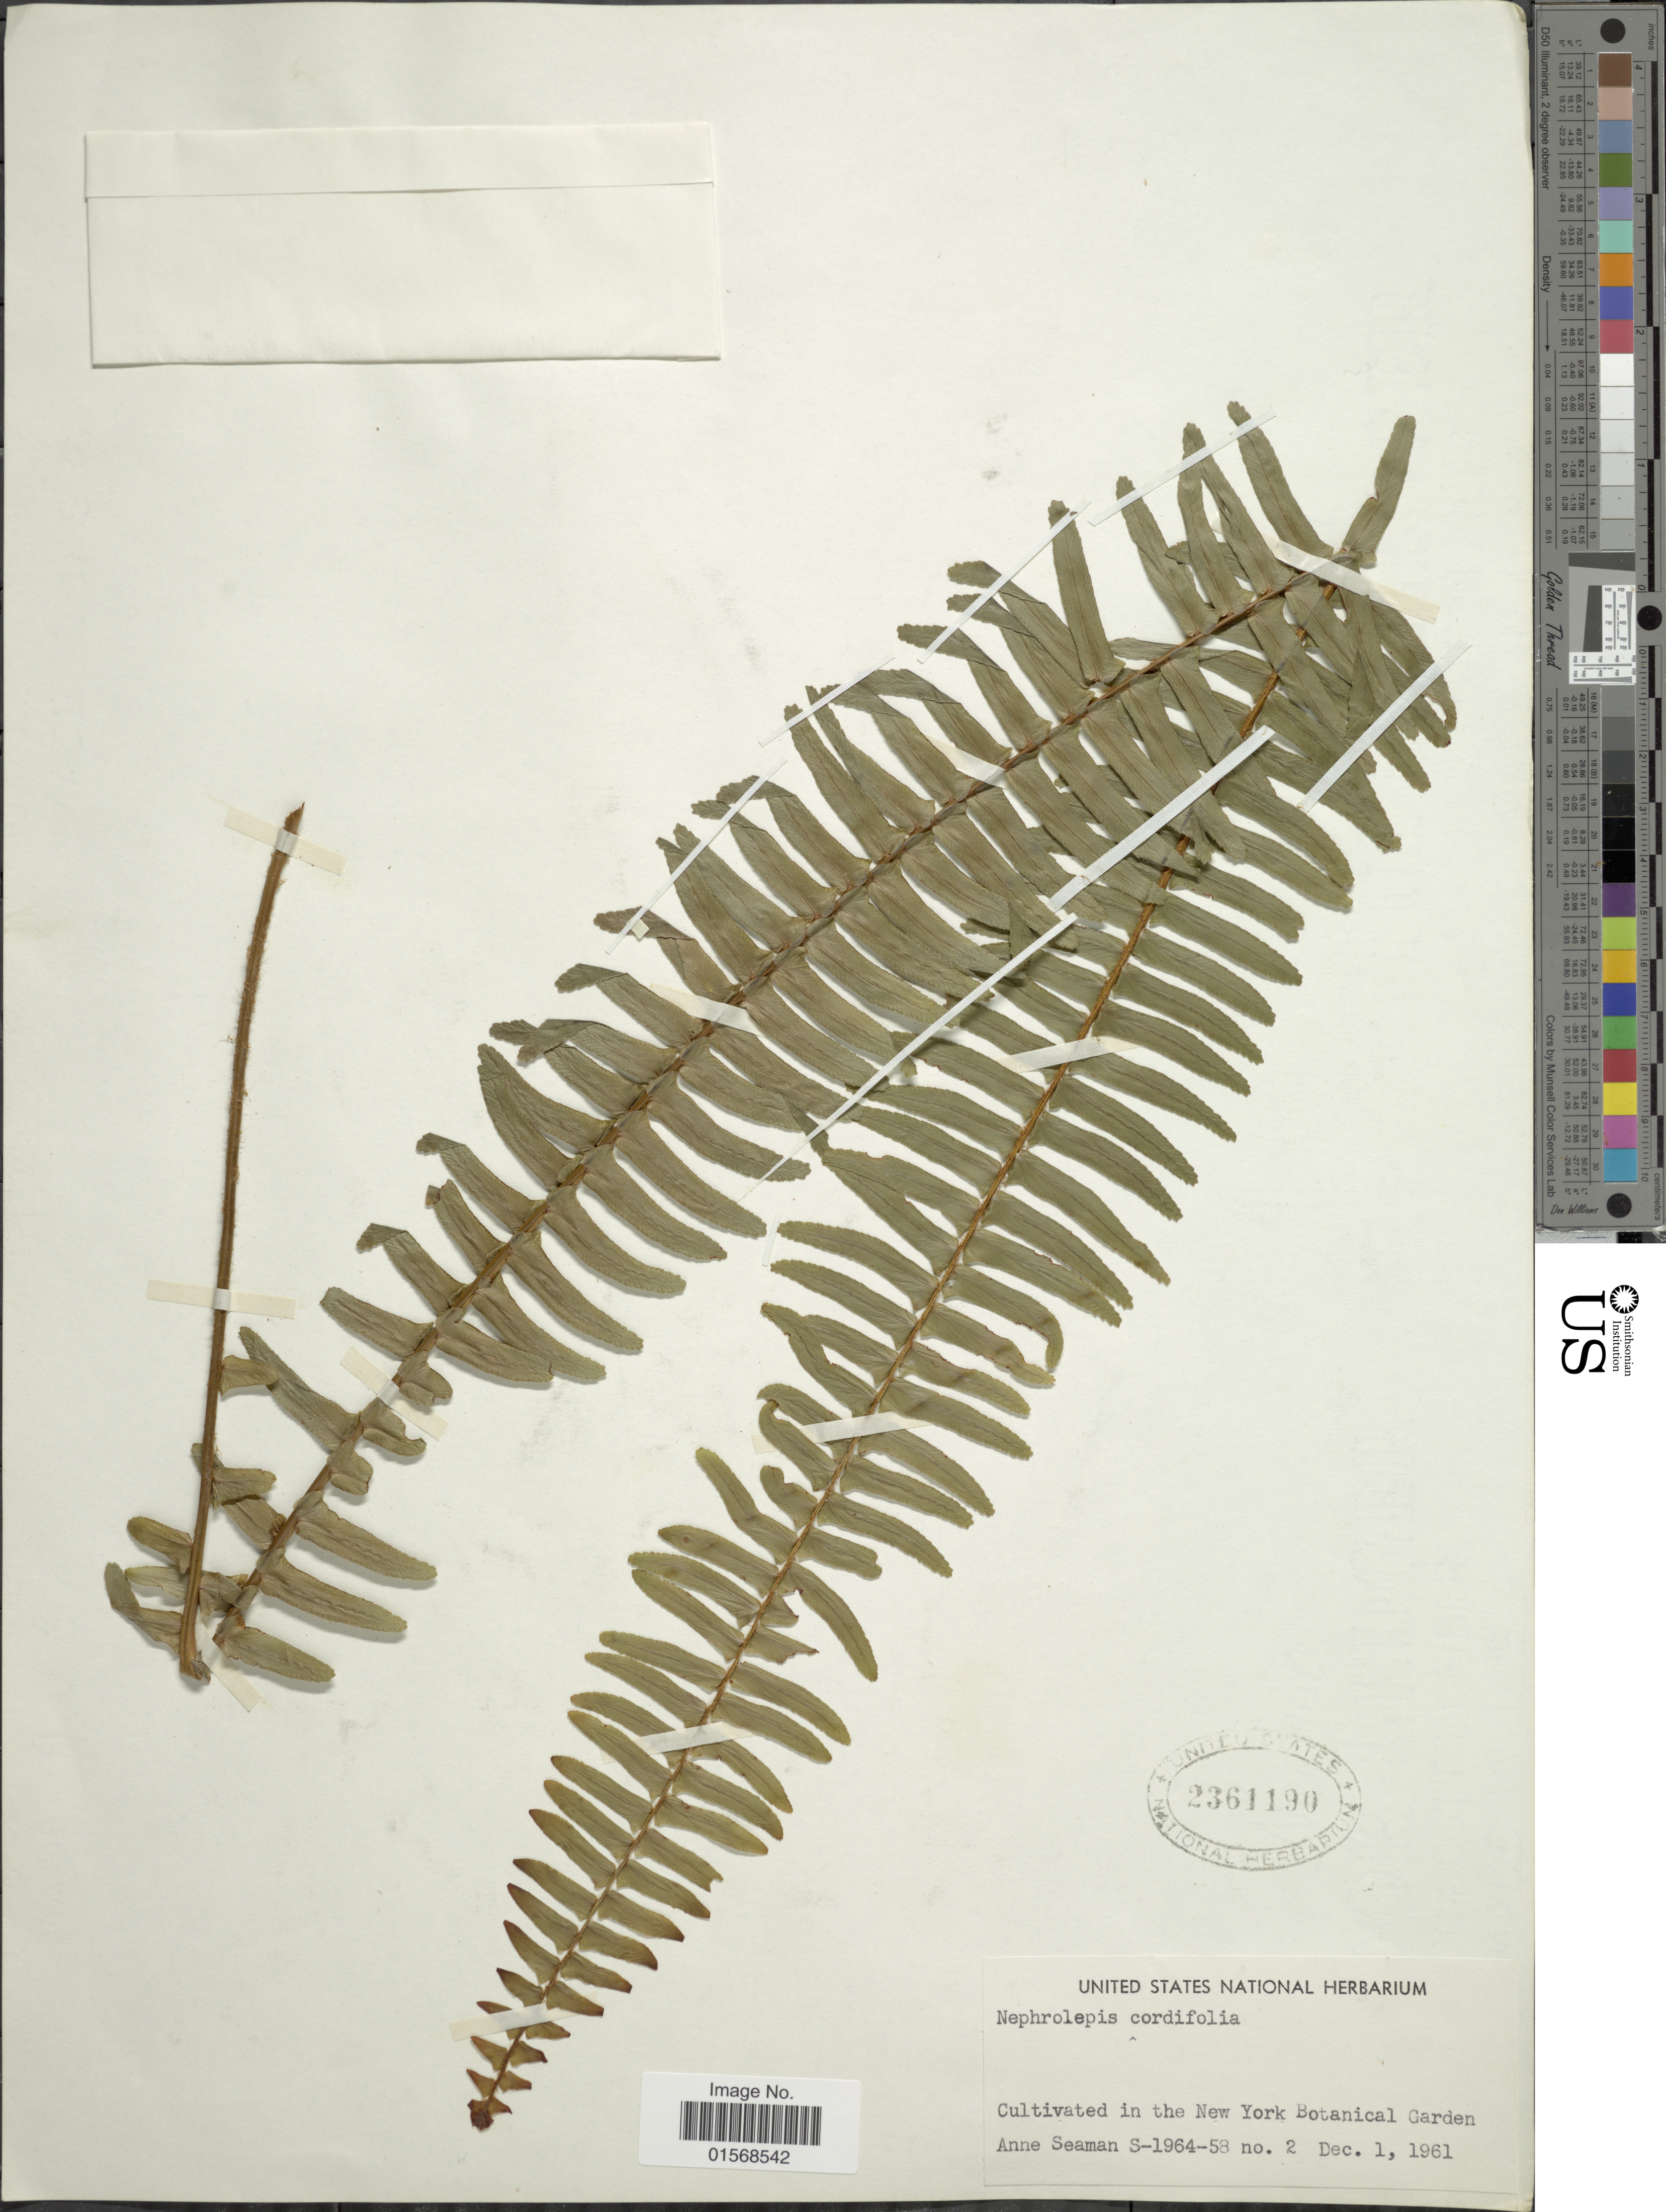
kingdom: Plantae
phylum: Tracheophyta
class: Polypodiopsida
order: Polypodiales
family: Nephrolepidaceae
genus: Nephrolepis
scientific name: Nephrolepis cordifolia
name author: (L.) C. Presl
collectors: A. Seaman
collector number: S-1964-58/2?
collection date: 1961-12-01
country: United States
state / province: New York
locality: New York Botanical Garden.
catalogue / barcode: US 2361190